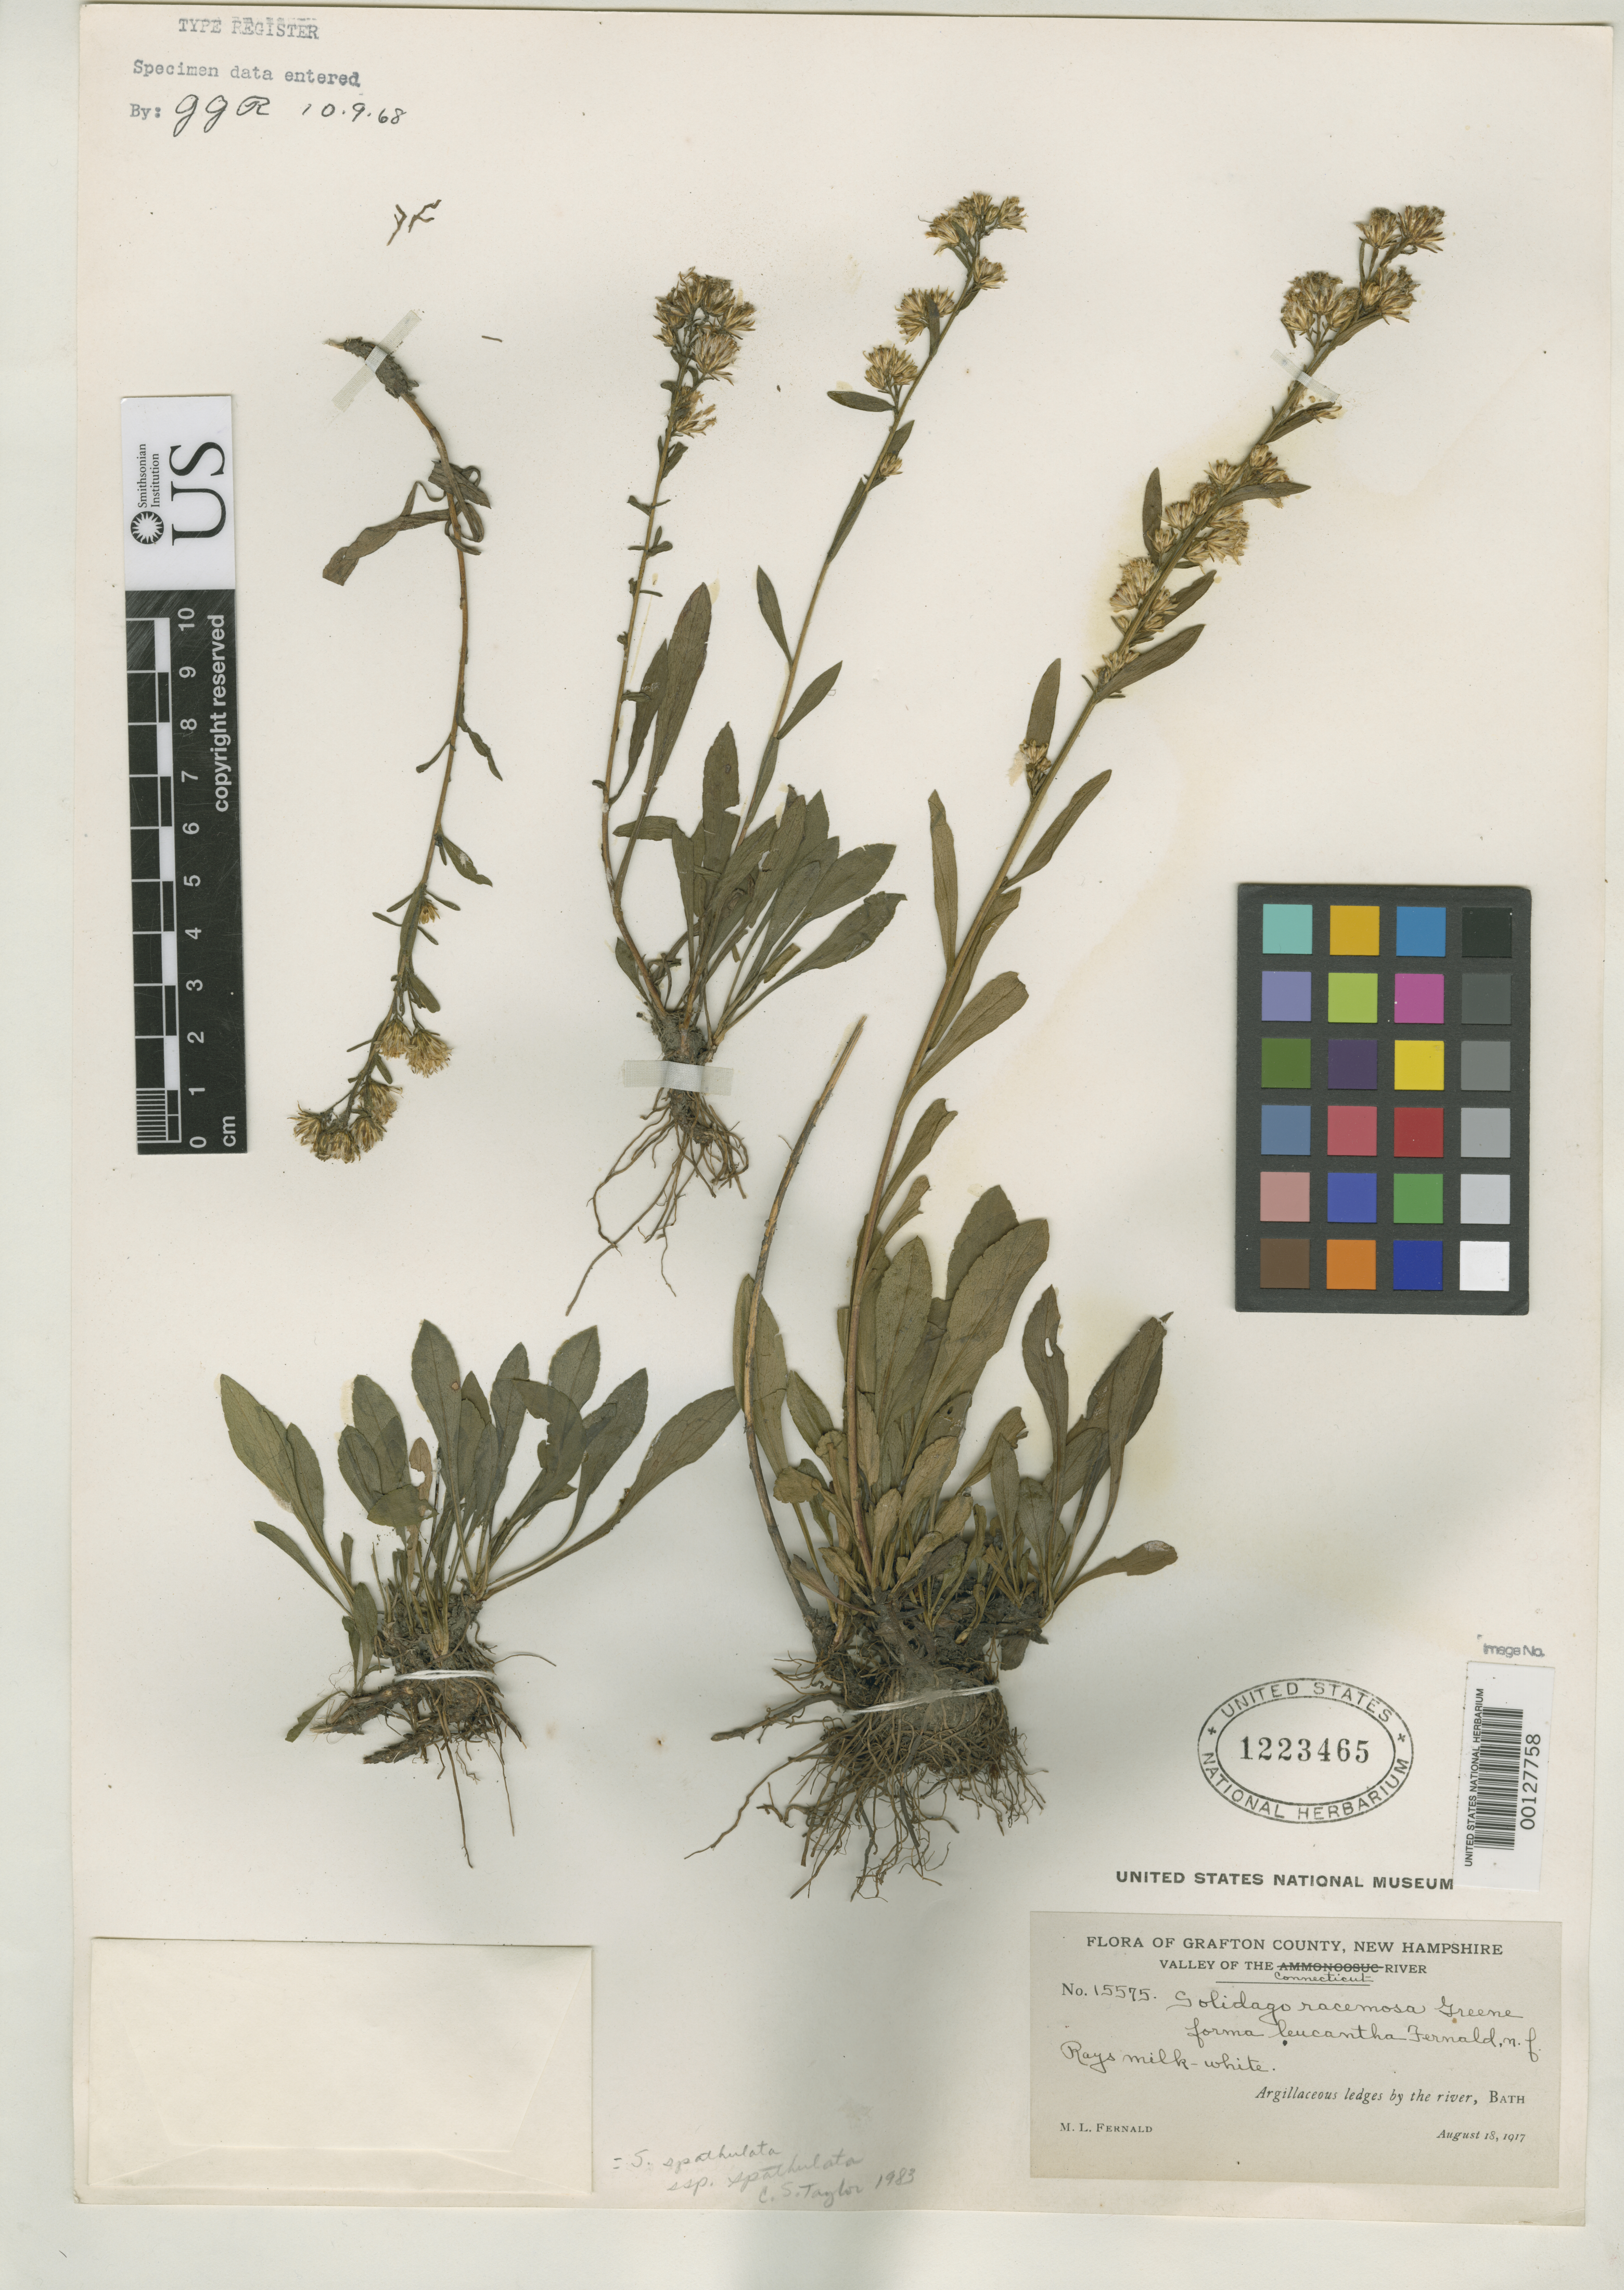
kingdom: Plantae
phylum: Tracheophyta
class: Magnoliopsida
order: Asterales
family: Asteraceae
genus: Solidago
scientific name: Solidago racemosa f. leucantha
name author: Fernald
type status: Isotype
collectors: M. L. Fernald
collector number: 15575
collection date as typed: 18 Aug 1917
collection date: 1917-08-18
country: United States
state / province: New Hampshire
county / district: Grafton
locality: Bath.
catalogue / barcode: US 1223465